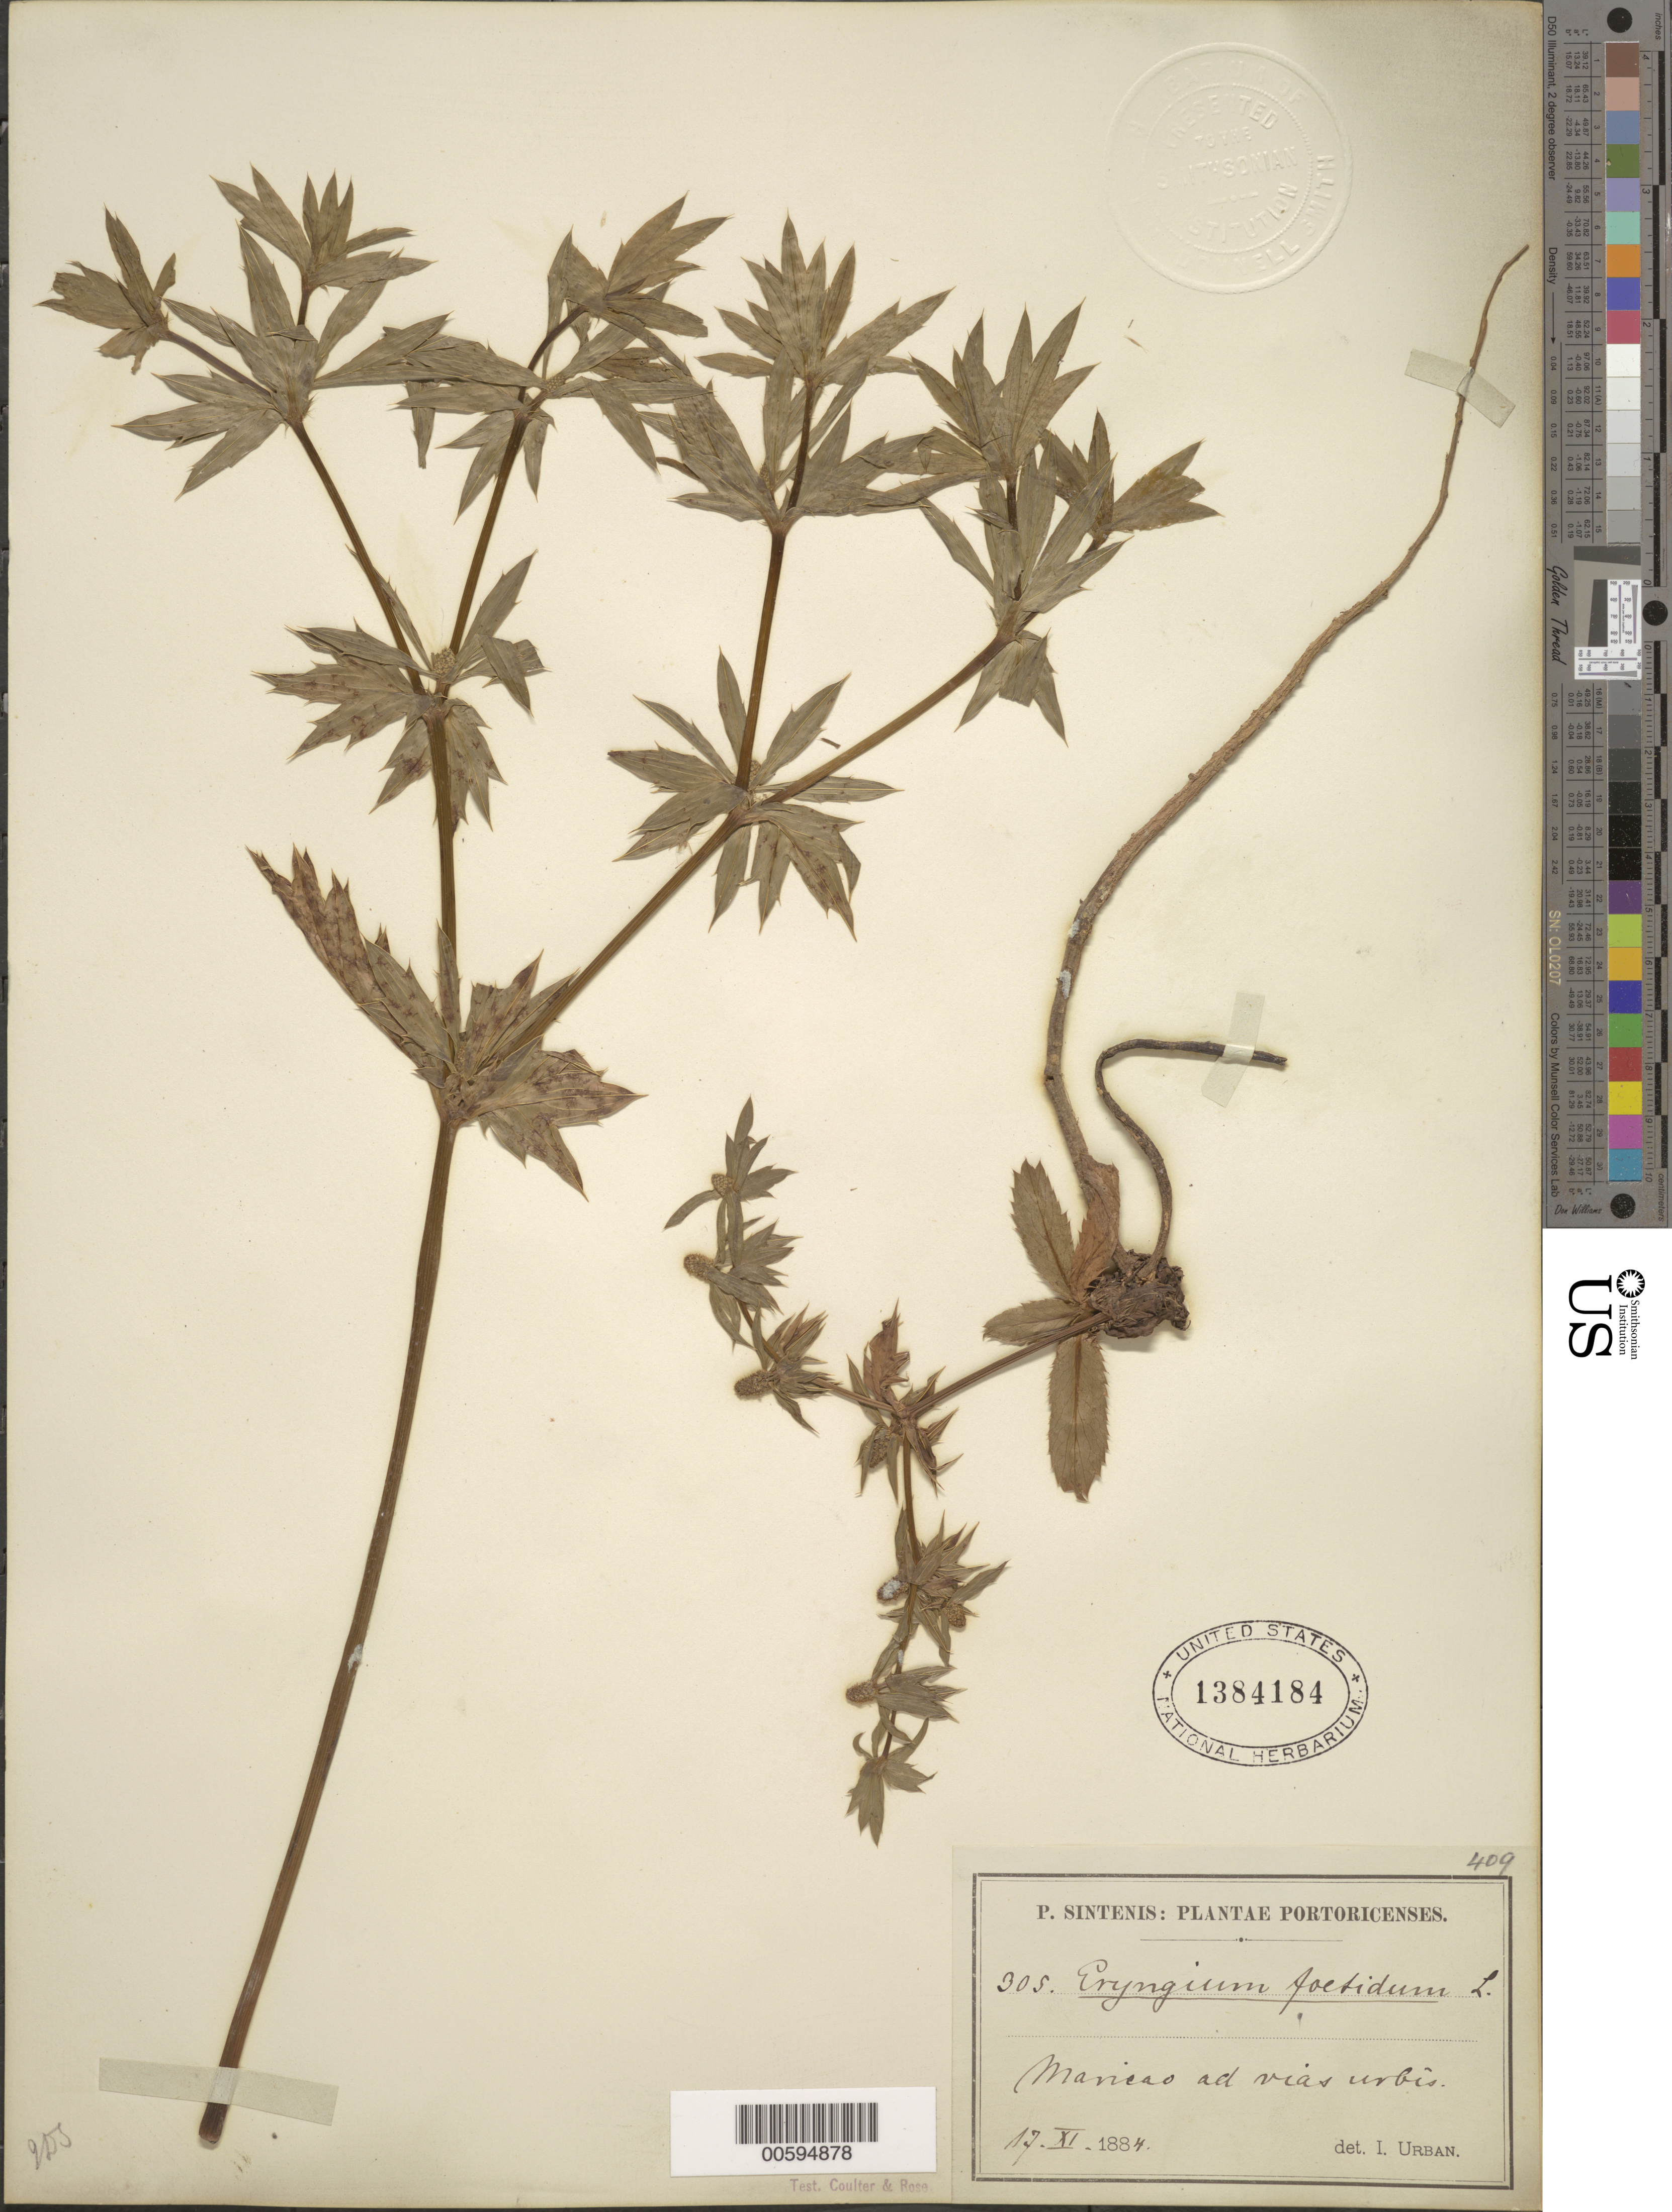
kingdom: Plantae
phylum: Tracheophyta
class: Magnoliopsida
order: Apiales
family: Apiaceae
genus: Eryngium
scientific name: Eryngium foetidum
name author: L.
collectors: P. Sintenis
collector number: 305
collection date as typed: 17 Nov 1884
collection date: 1884-11-17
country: Puerto Rico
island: Greater Antilles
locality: Maricao ad vias urbis.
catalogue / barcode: US 1384184